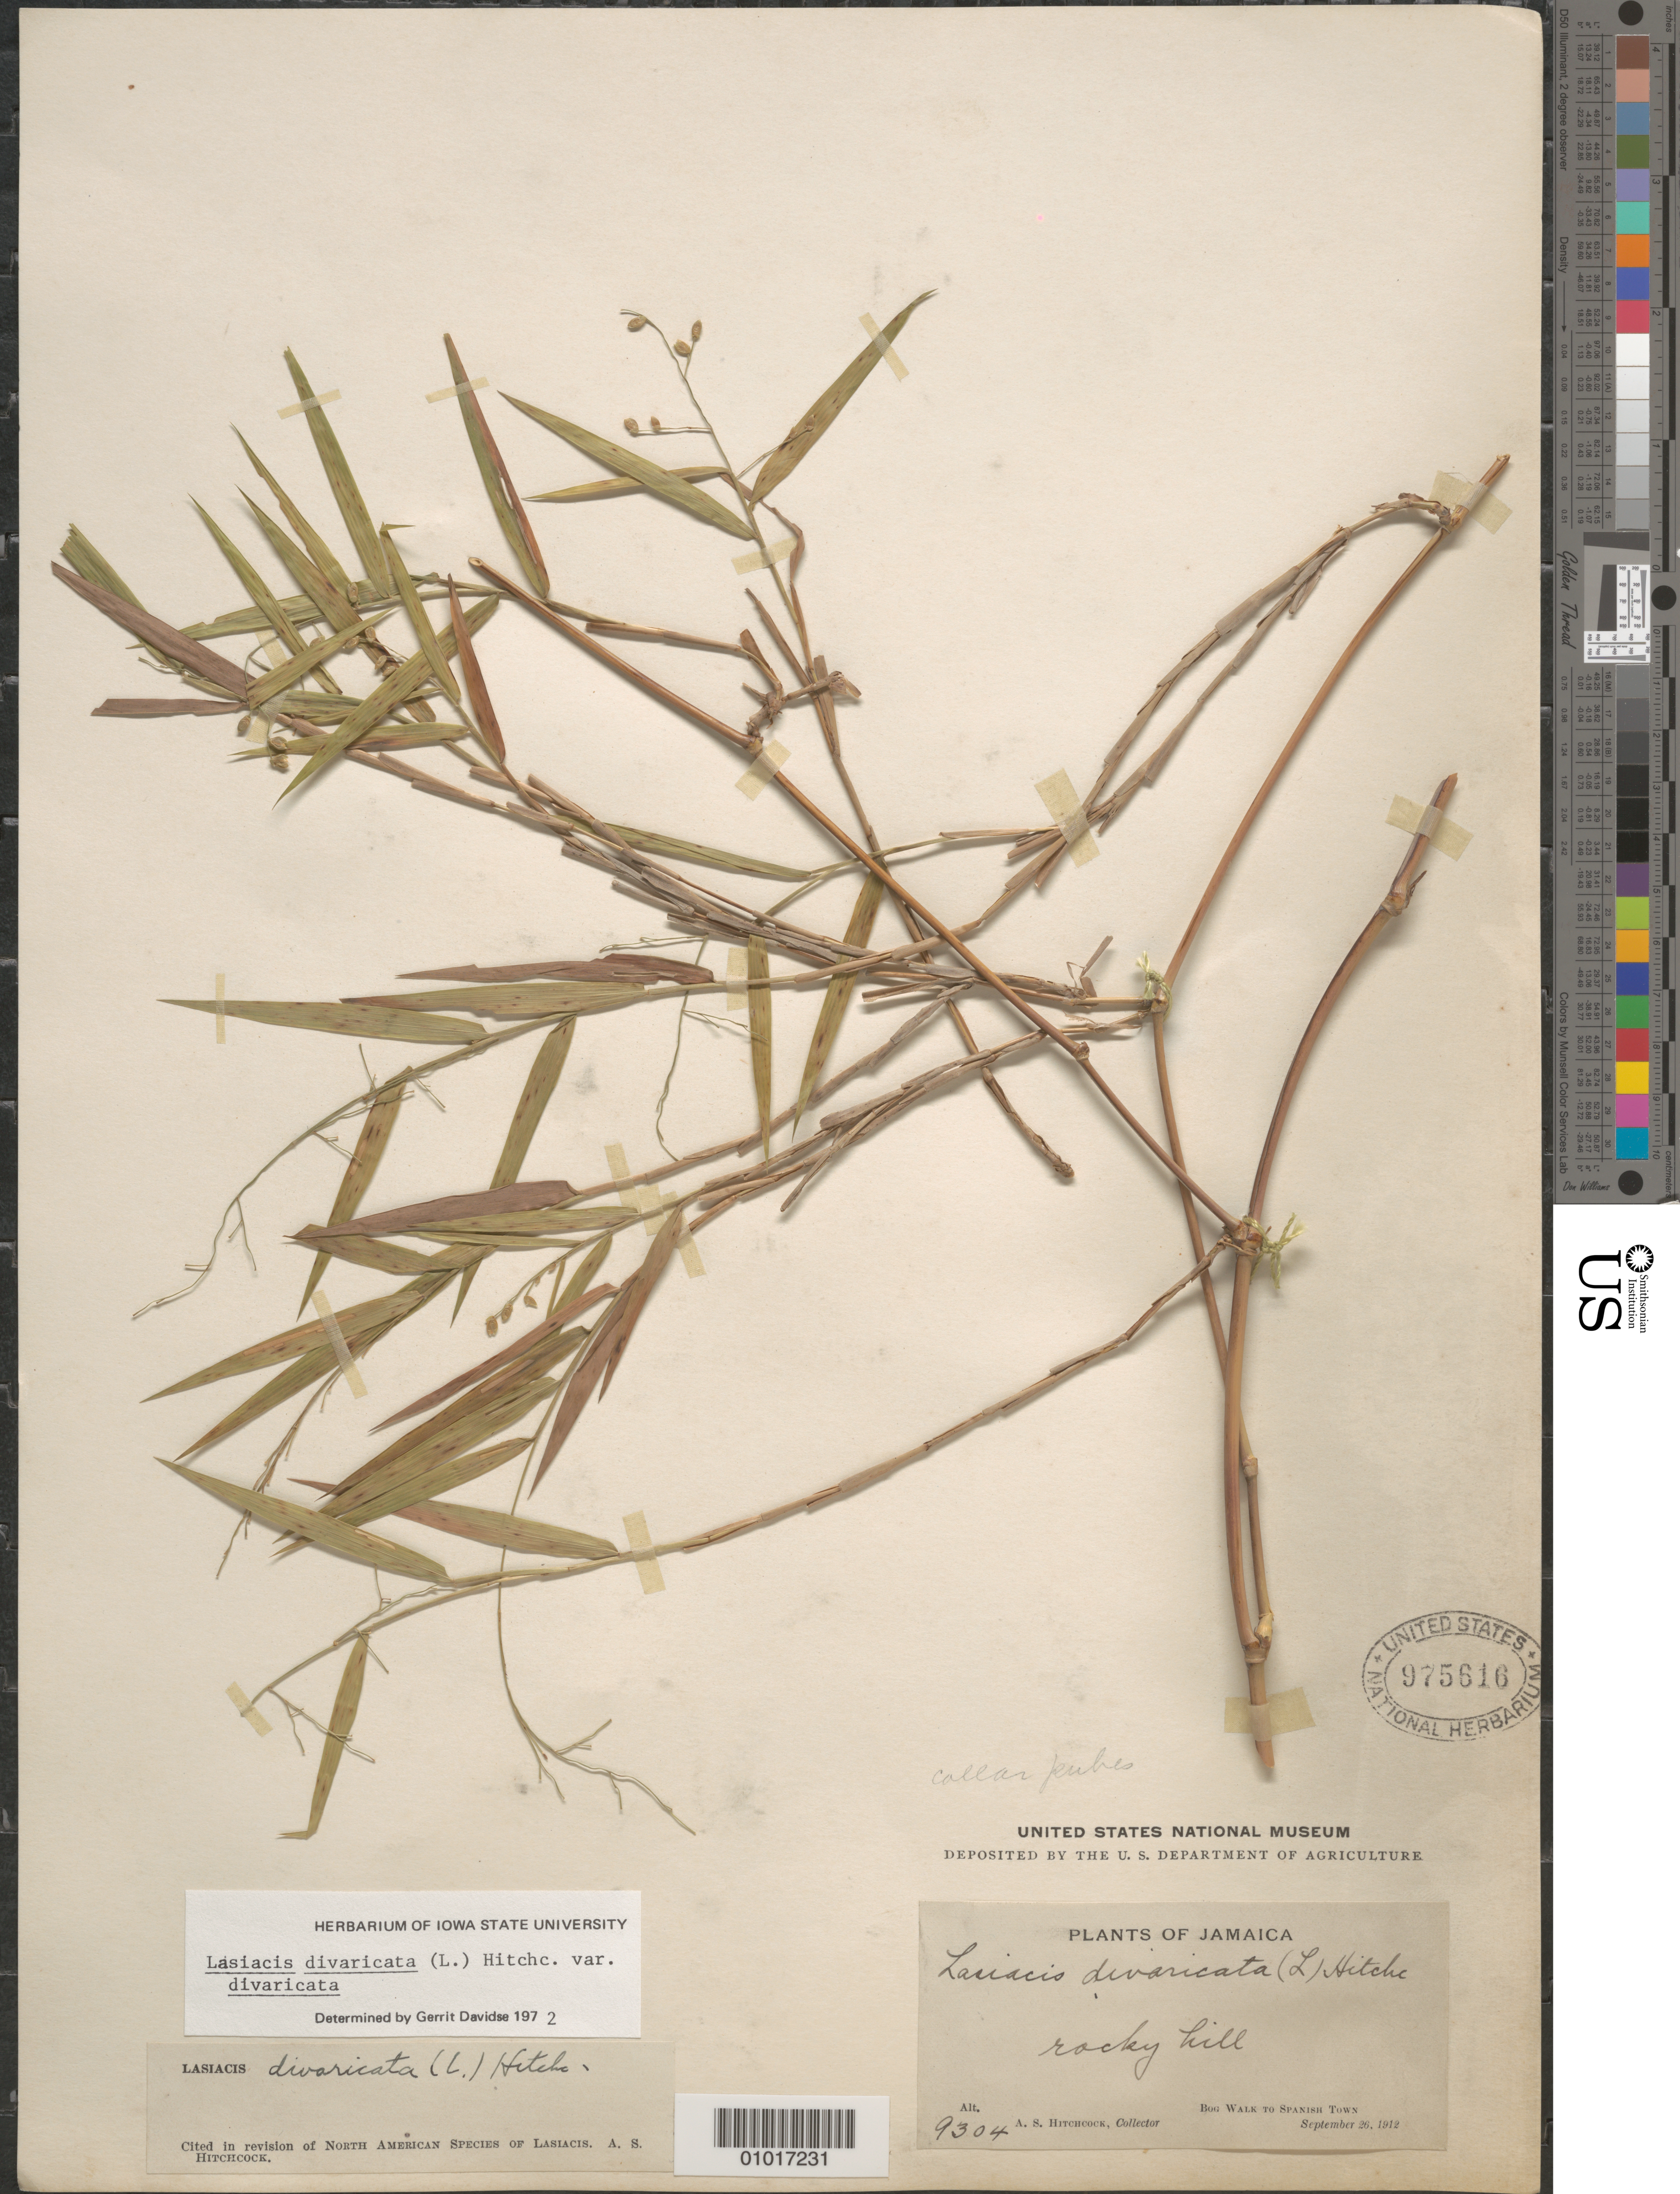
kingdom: Plantae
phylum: Tracheophyta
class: Liliopsida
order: Poales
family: Poaceae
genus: Lasiacis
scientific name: Lasiacis divaricata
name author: (L.) Hitchc.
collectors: A. S. Hitchcock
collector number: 9304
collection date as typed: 26 Sep 1912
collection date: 1912-09-26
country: Jamaica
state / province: Saint Catherine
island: Jamaica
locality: Bog Walk to Spanish Town, rocky hill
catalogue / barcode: US 975616